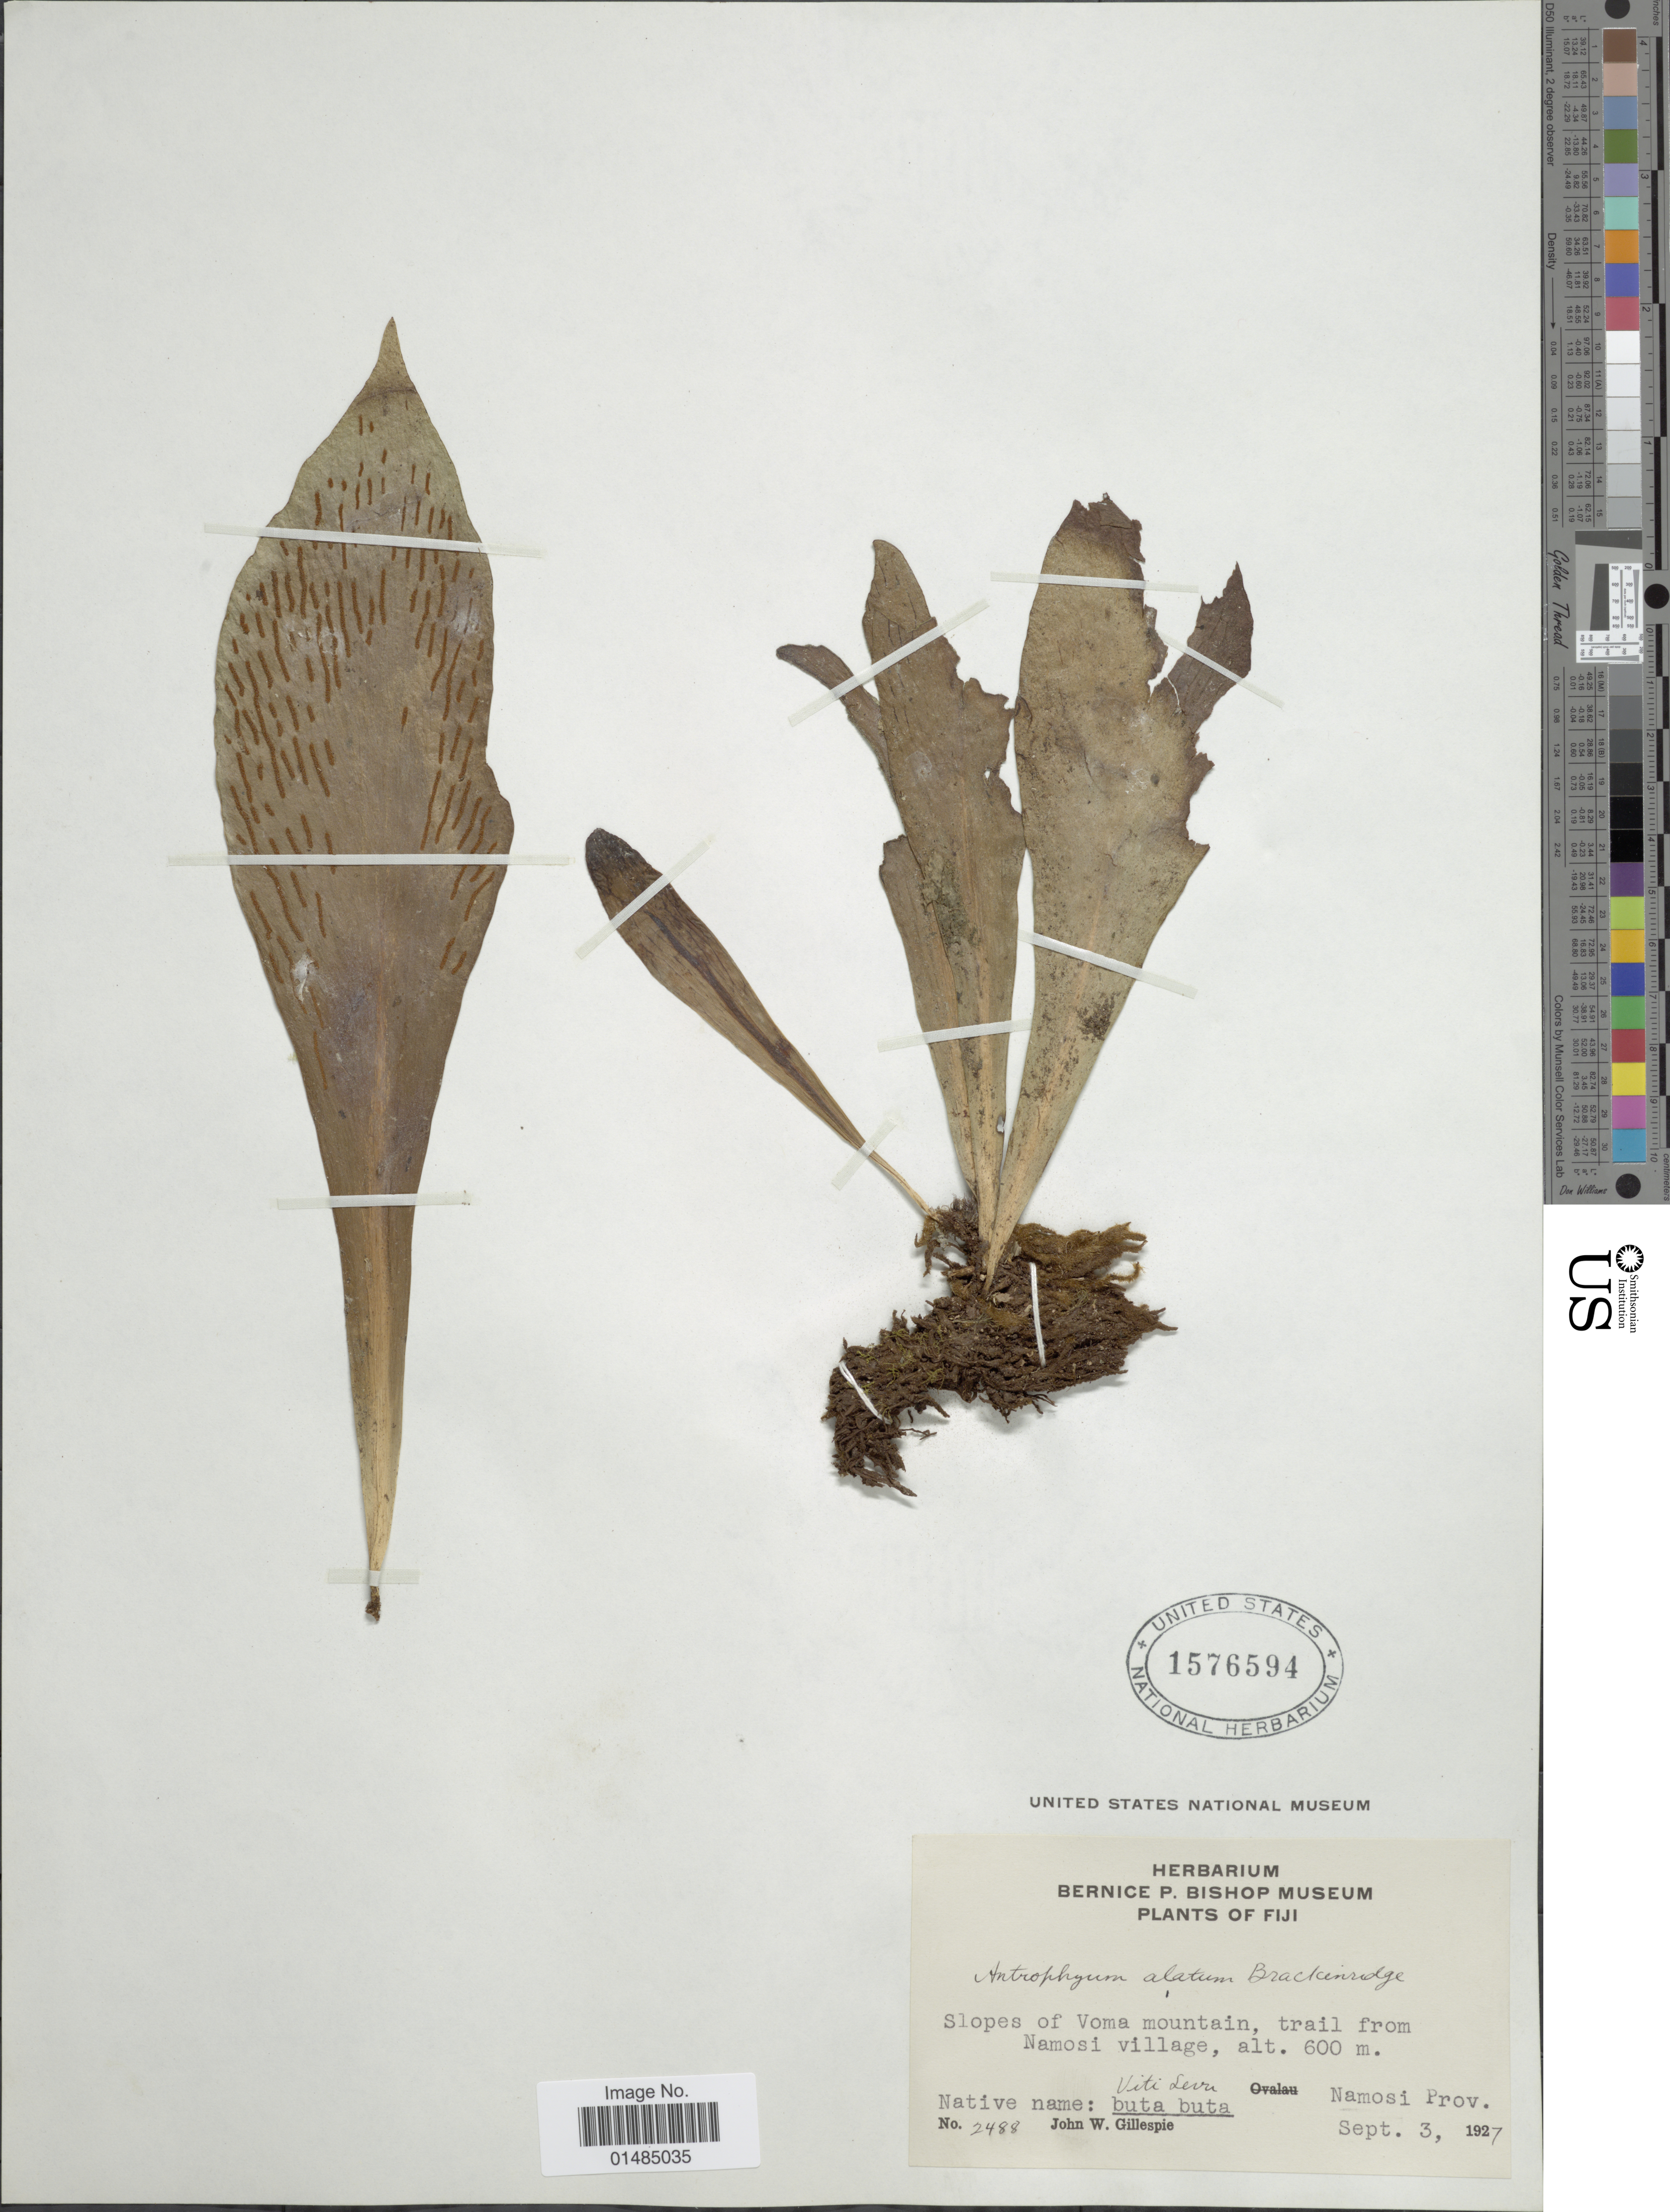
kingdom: Plantae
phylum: Tracheophyta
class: Polypodiopsida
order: Polypodiales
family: Pteridaceae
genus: Antrophyum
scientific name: Antrophyum alatum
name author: Brack. in Wilkes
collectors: J. W. Gillespie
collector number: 2488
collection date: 1927-09-03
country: Fiji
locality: Fiji, Slopes of Voma mountain, trail from Namosi village, Viti Levu, Namosi Prov.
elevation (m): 600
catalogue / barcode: US 1576594